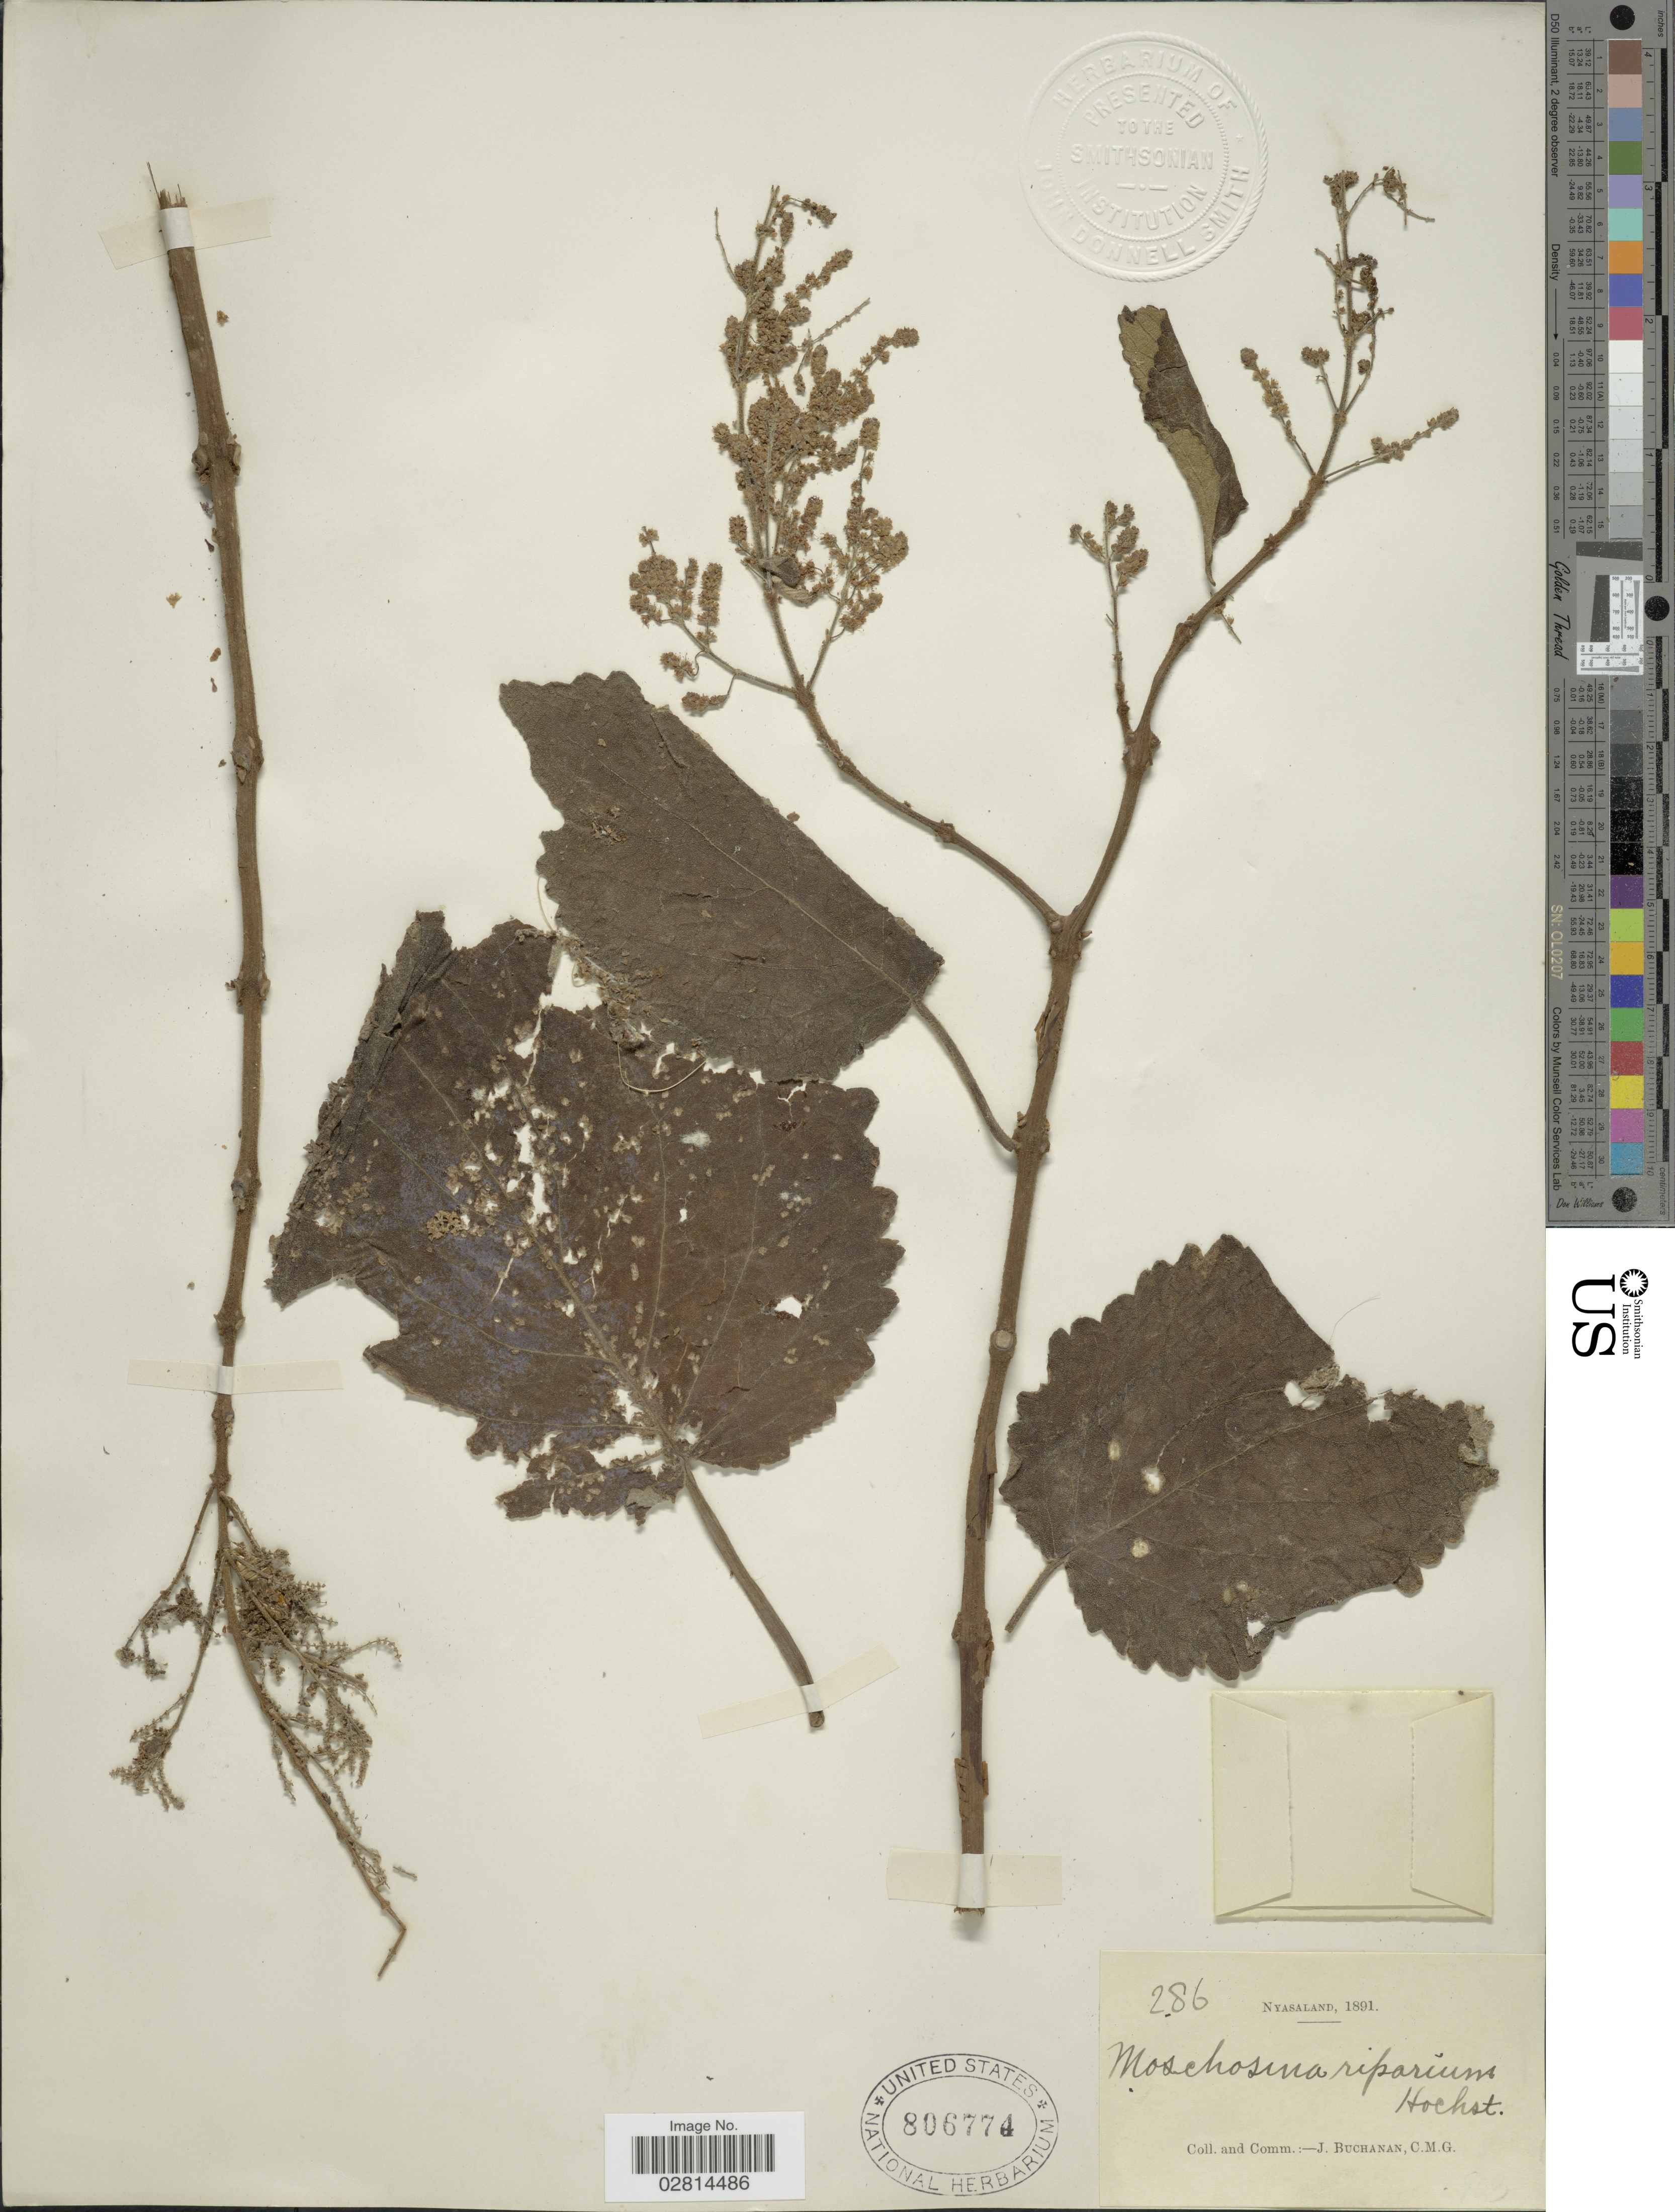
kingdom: Plantae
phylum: Tracheophyta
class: Magnoliopsida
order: Lamiales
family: Lamiaceae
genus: Tetradenia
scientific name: Tetradenia riparia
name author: (Hochst.) Codd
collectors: J. Buchanan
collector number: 286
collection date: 1891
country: Malawi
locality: Nyasaland.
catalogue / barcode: US 806774